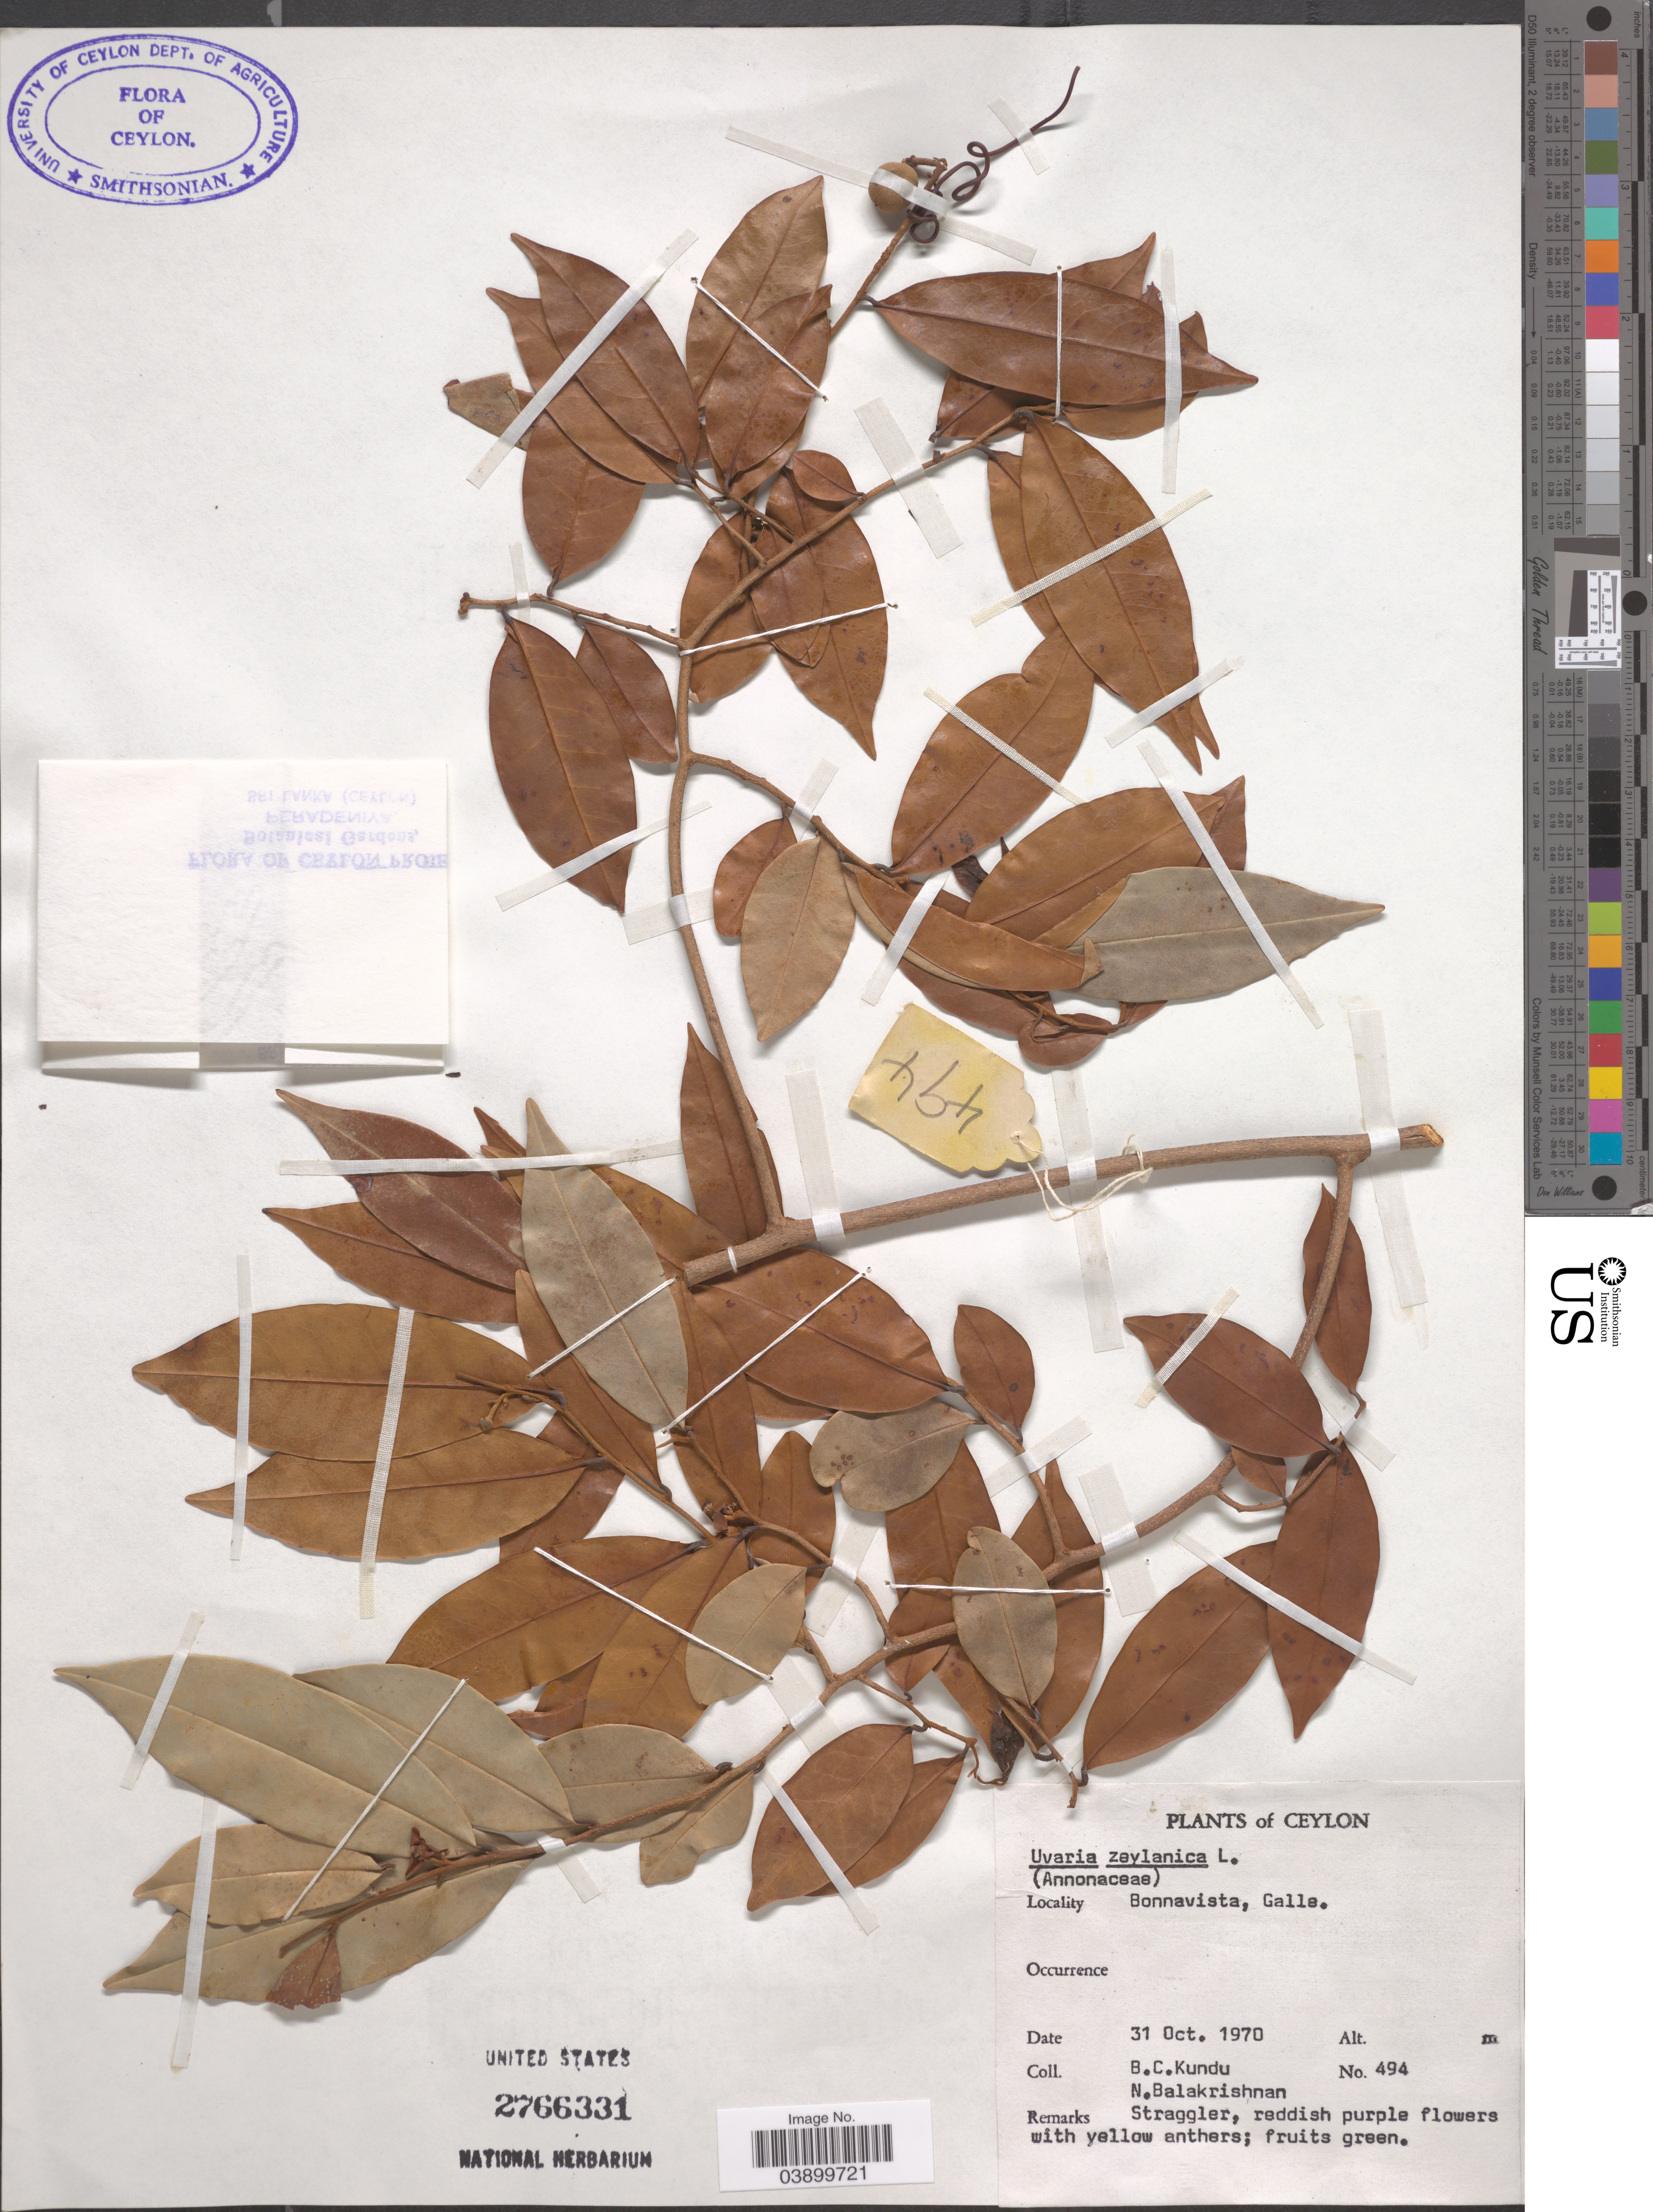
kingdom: Plantae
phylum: Tracheophyta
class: Magnoliopsida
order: Magnoliales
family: Annonaceae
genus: Uvaria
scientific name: Uvaria zeylanica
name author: L.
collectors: B. C. Kundu & N. Balakrishnan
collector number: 494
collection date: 1970-10-31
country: Sri Lanka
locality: Ceylon. Bonnavista, Galle.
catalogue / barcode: US 2766331